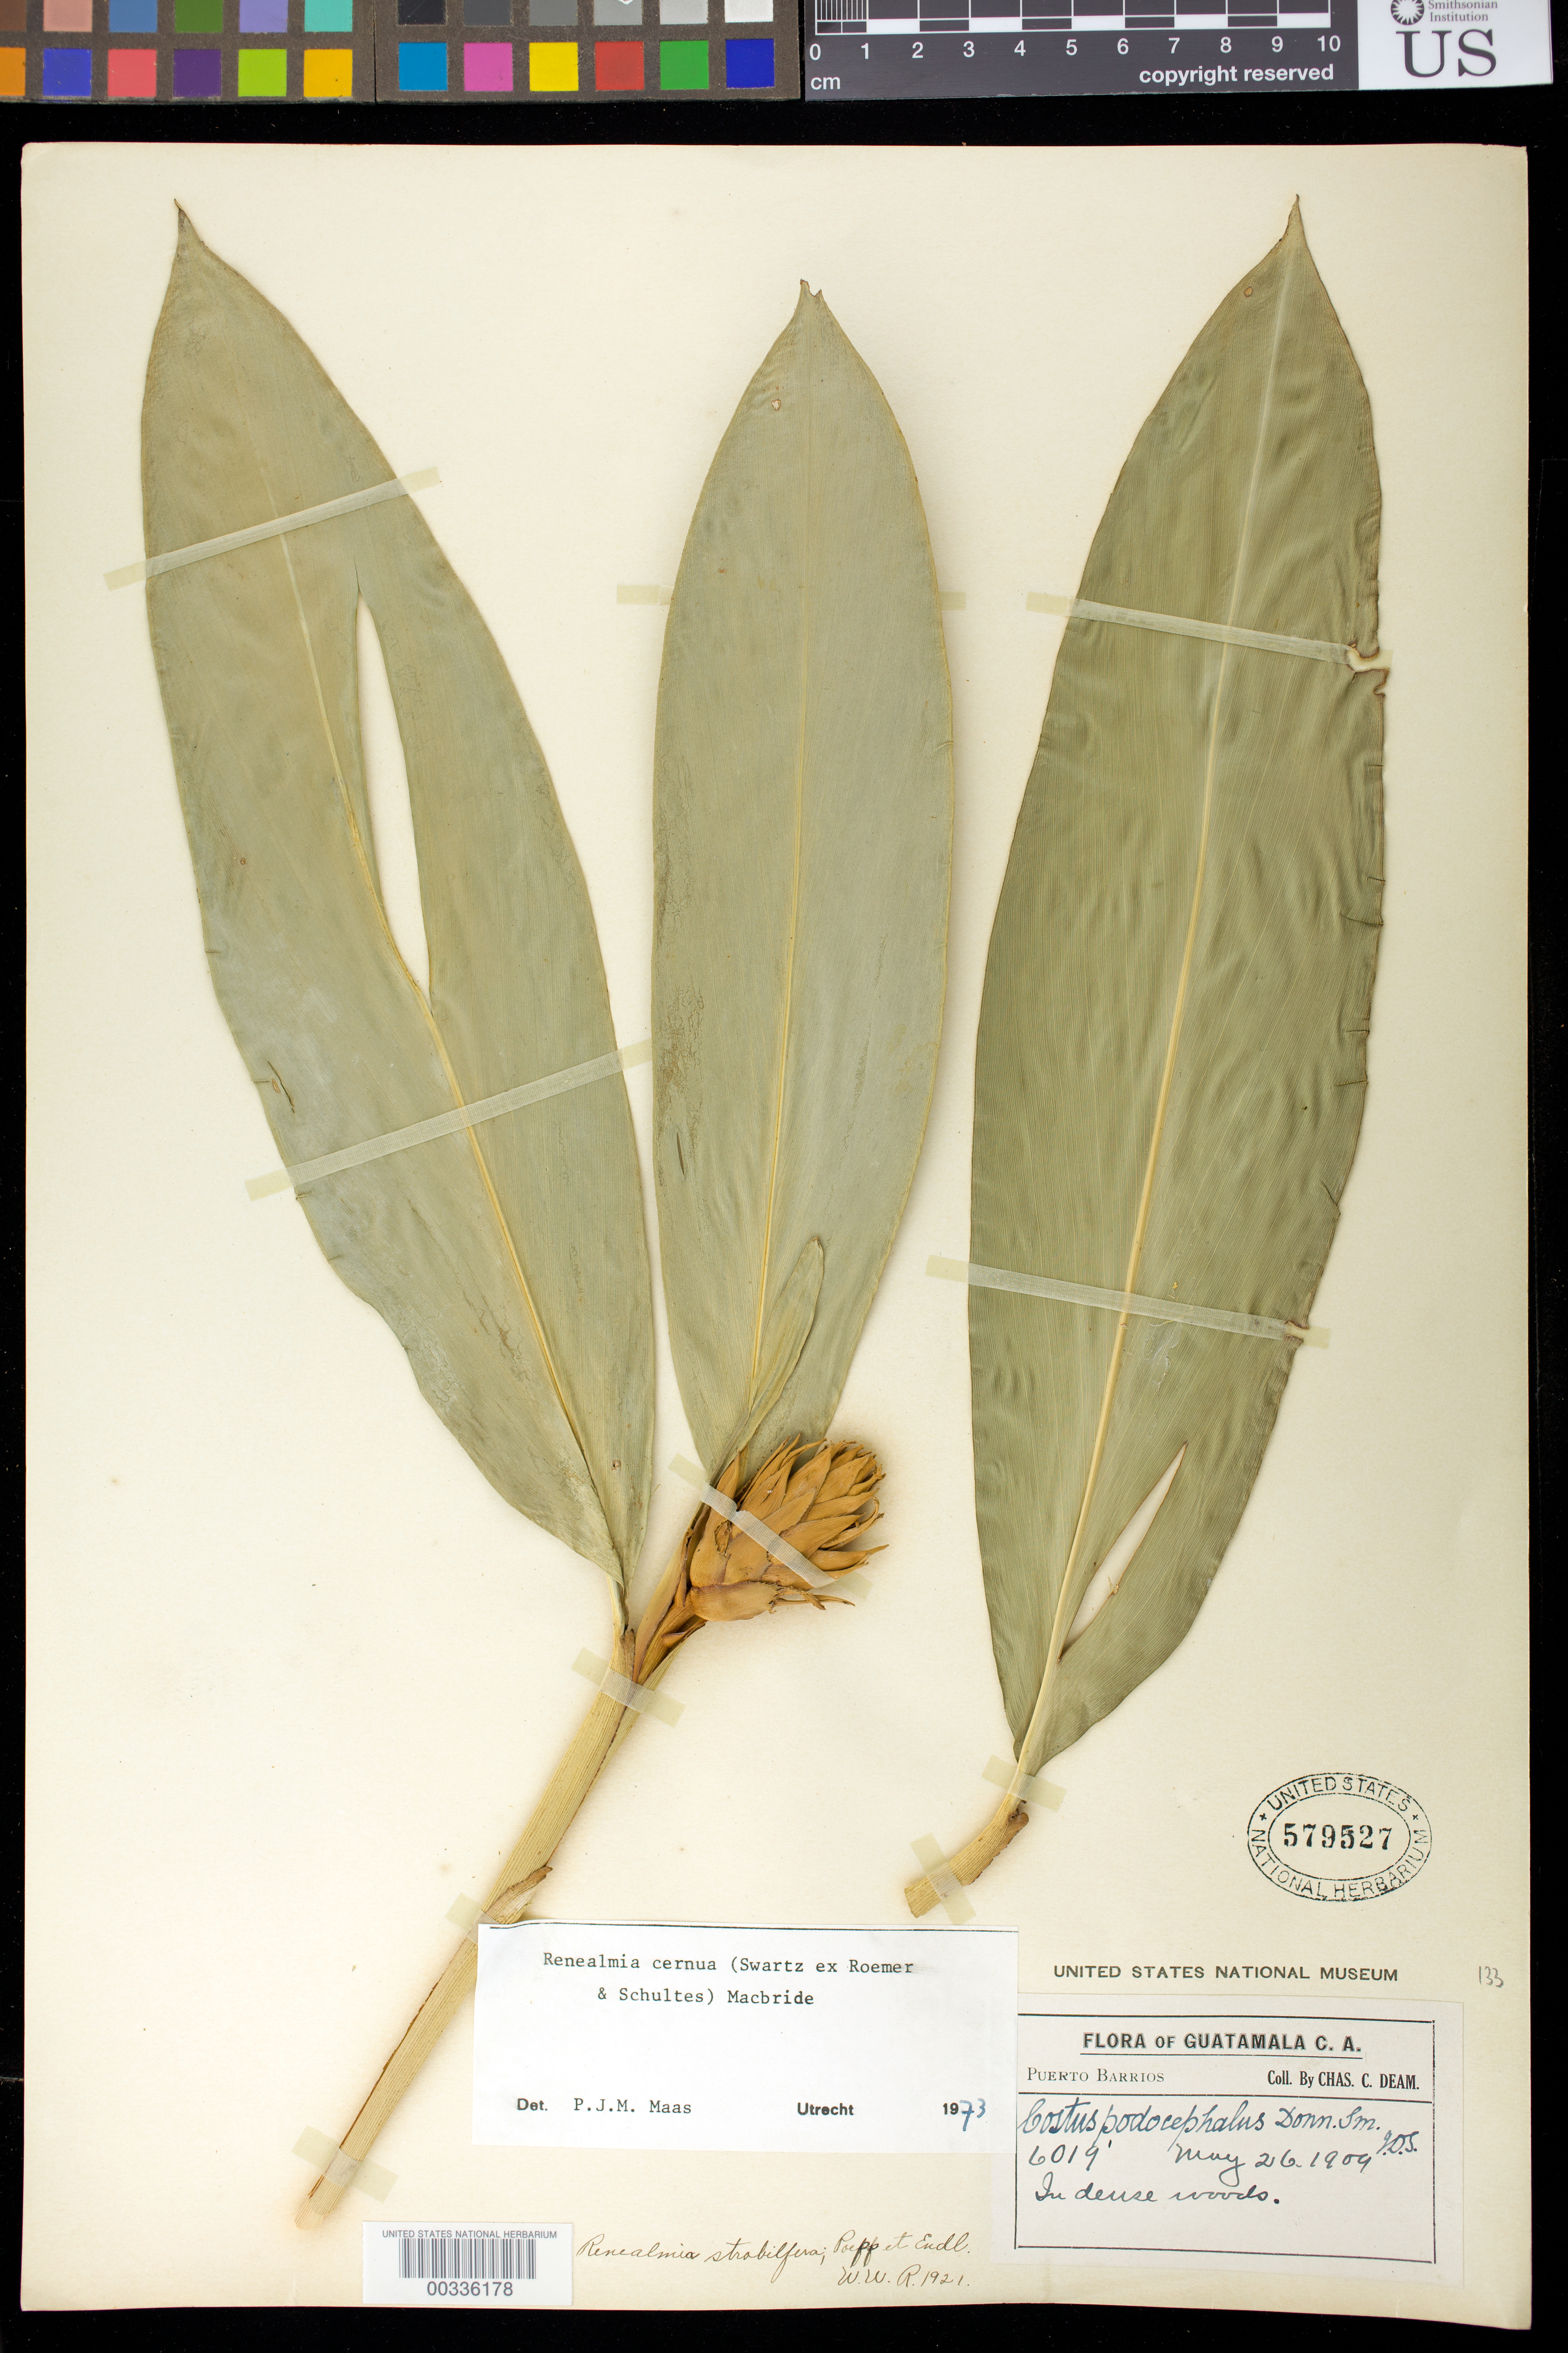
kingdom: Plantae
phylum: Tracheophyta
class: Liliopsida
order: Zingiberales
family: Zingiberaceae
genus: Renealmia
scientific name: Renealmia cernua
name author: (Sw. ex Roem. & Schult.) J.F. Macbr.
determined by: Maas, Paul J. M.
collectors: C. C. Deam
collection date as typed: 26 May 1909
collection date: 1909-05-26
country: Guatemala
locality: Flora of guatamala, Puerto Barrios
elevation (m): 1835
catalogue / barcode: US 579527